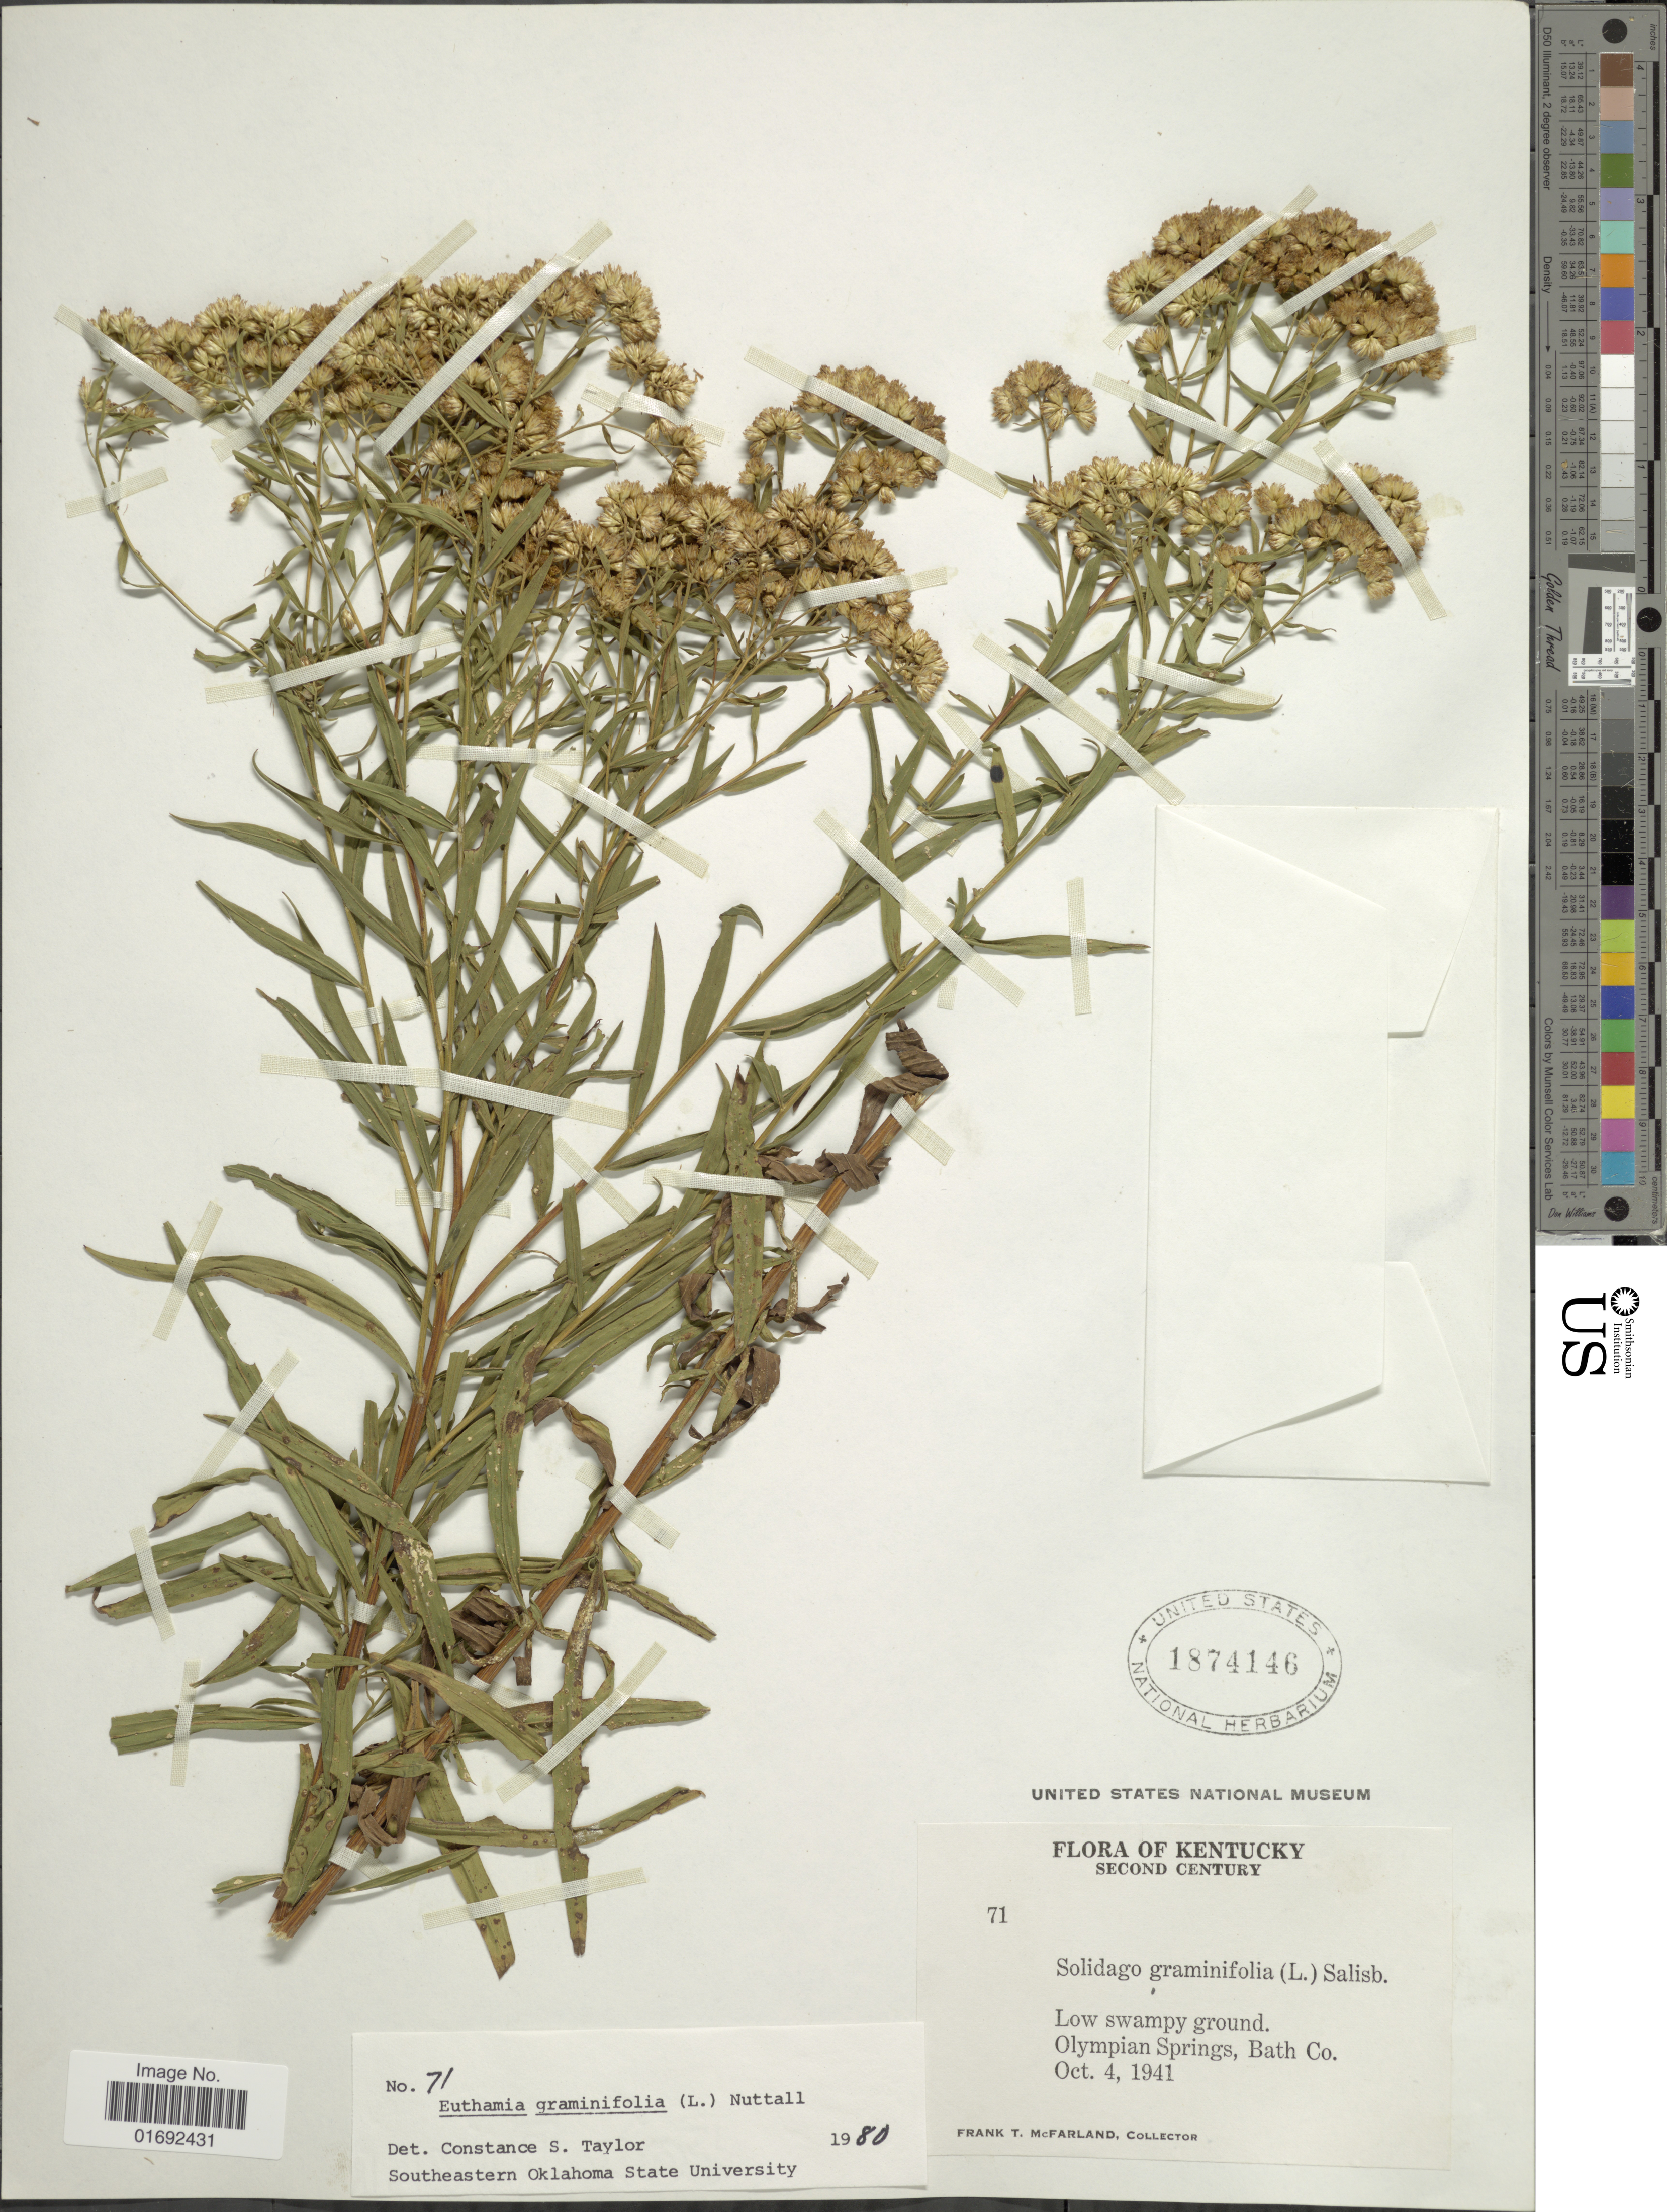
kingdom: Plantae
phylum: Tracheophyta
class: Magnoliopsida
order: Asterales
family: Asteraceae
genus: Euthamia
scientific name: Euthamia graminifolia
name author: (L.) Nutt.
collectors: F. McFarland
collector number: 71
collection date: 1941-10-04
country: United States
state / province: Kentucky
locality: Olympian Springs, Bath Co.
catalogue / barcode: US 1874146